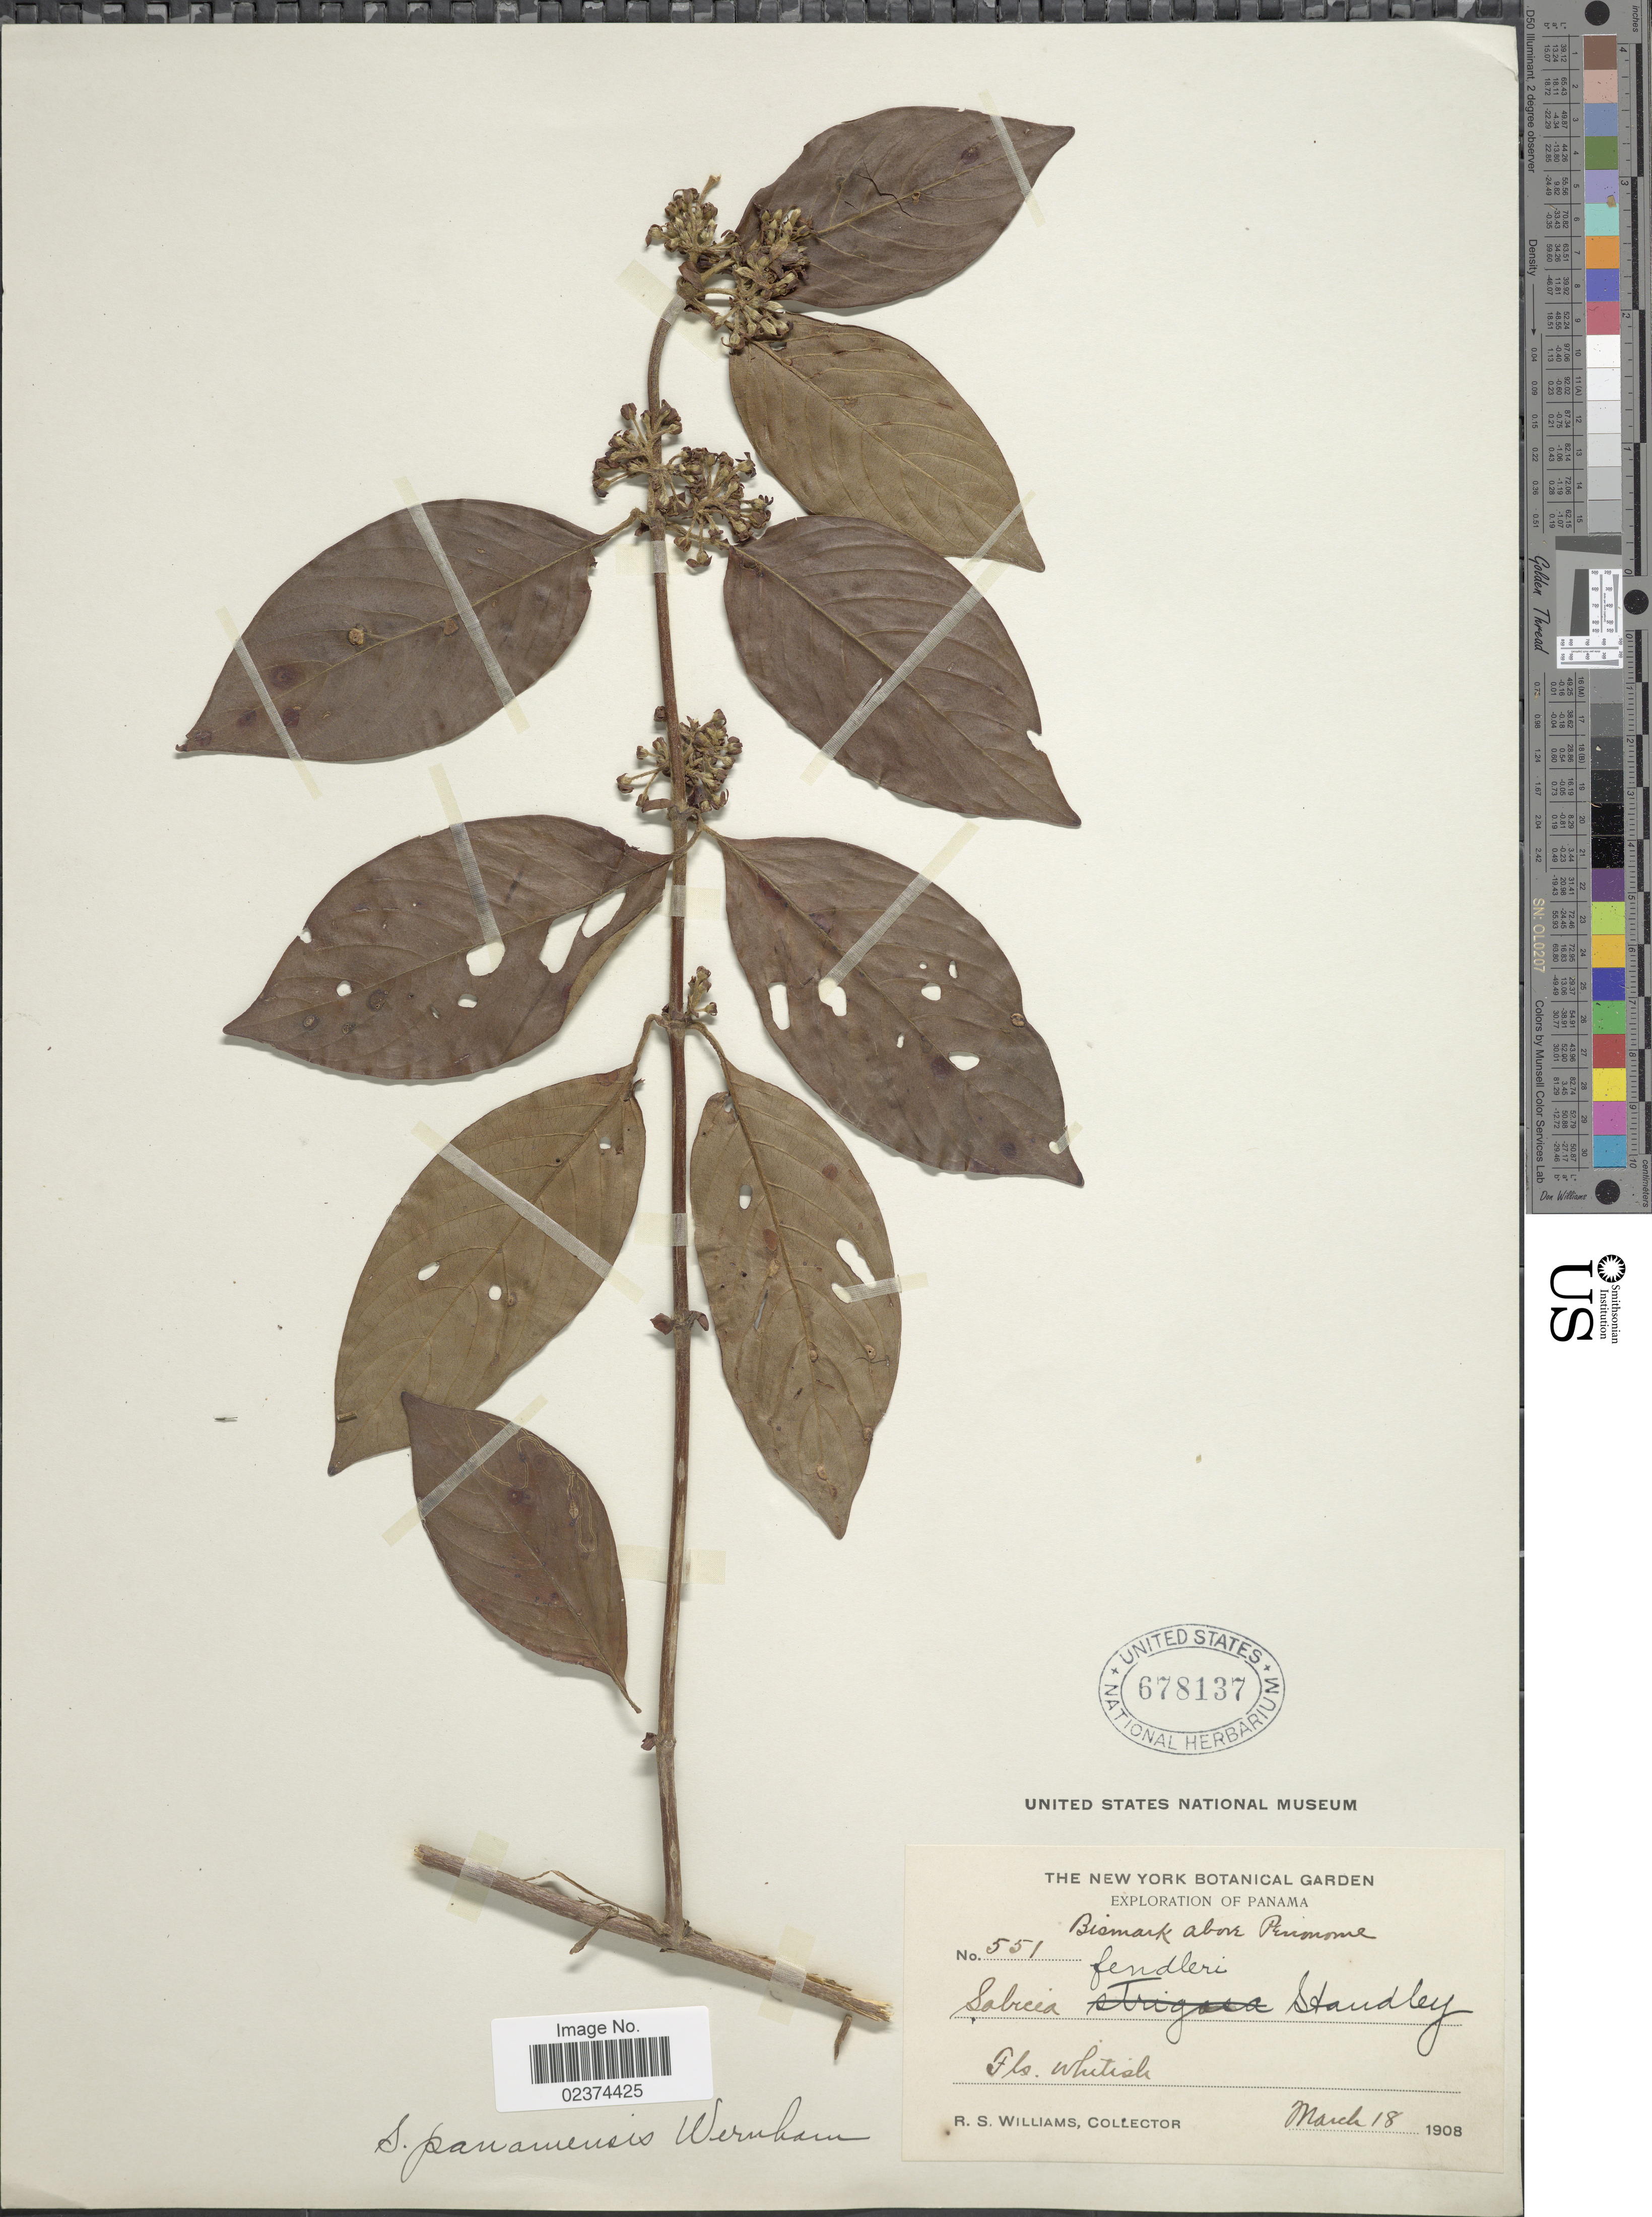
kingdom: Plantae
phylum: Tracheophyta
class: Magnoliopsida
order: Gentianales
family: Rubiaceae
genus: Sabicea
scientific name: Sabicea panamensis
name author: Wernham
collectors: R. S. Williams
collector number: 551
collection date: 1908-03-18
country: Panama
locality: Bismark above Penonome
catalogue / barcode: US 678137